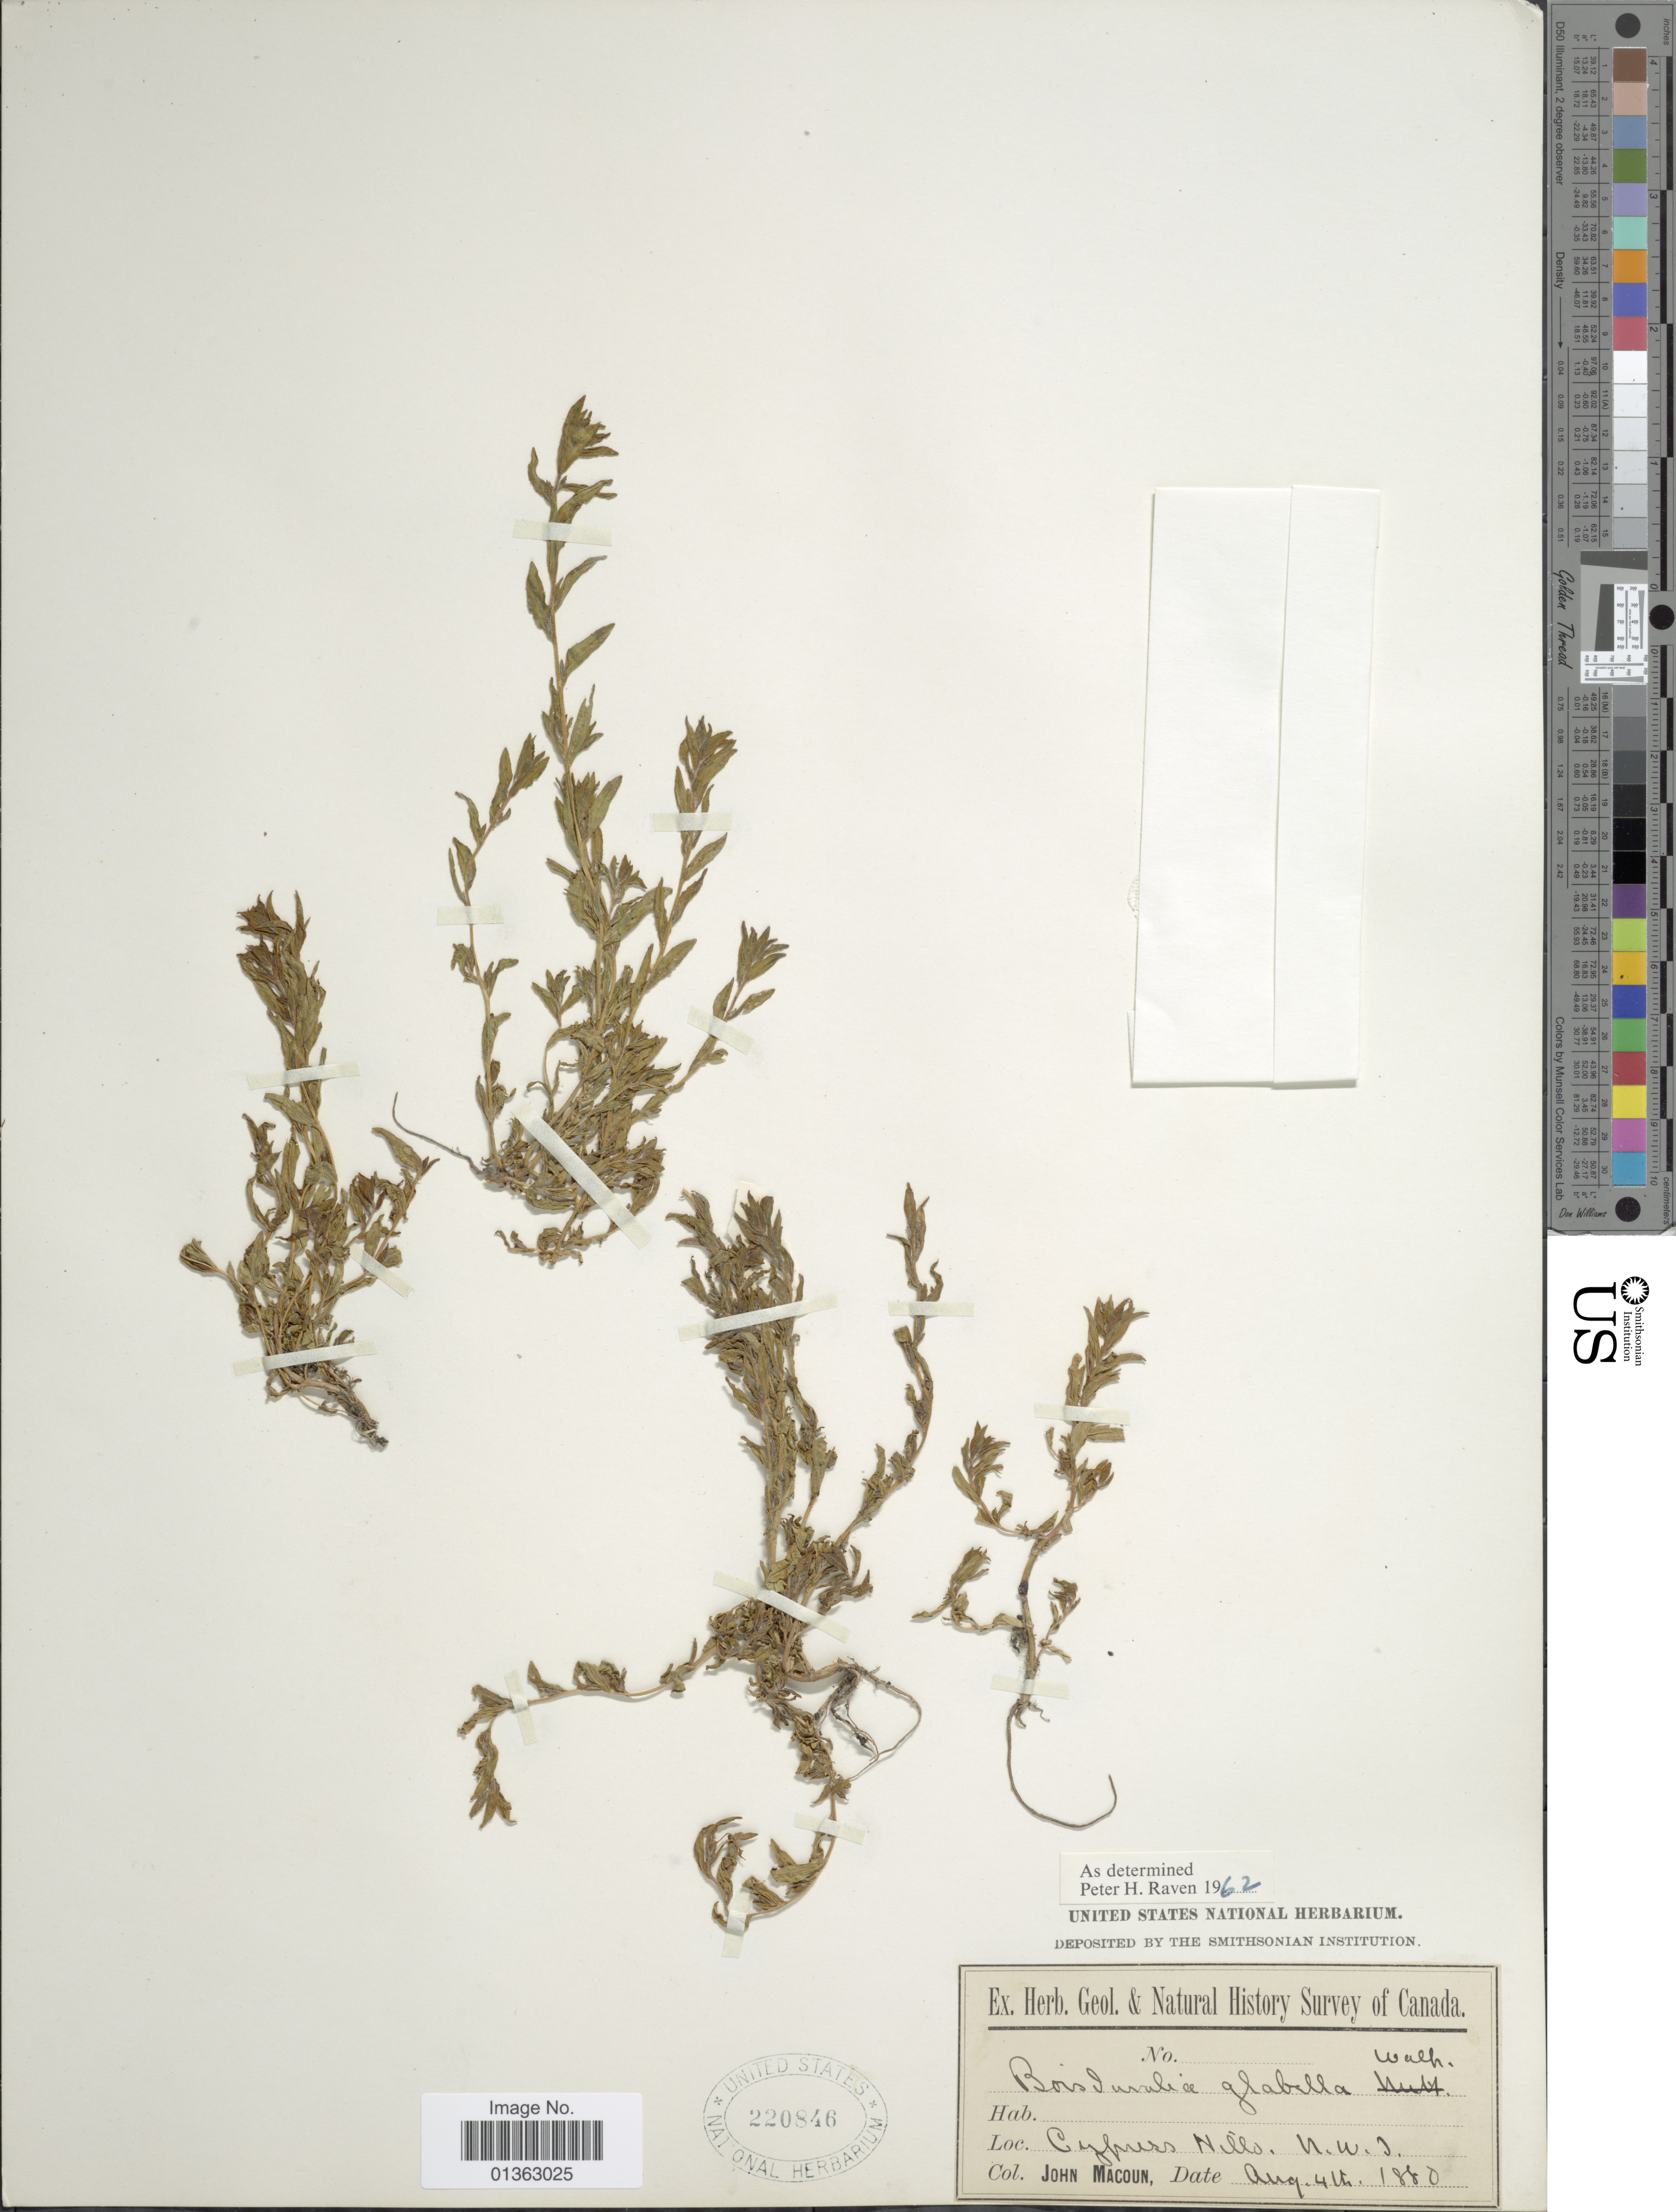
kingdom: Plantae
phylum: Tracheophyta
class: Magnoliopsida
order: Myrtales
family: Onagraceae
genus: Epilobium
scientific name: Epilobium campestre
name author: (Jeps.) Hoch & W.L. Wagner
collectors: J. Macoun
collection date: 1880-08-04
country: Canada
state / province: Northwest Territories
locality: Cypress Hills.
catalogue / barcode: US 220846